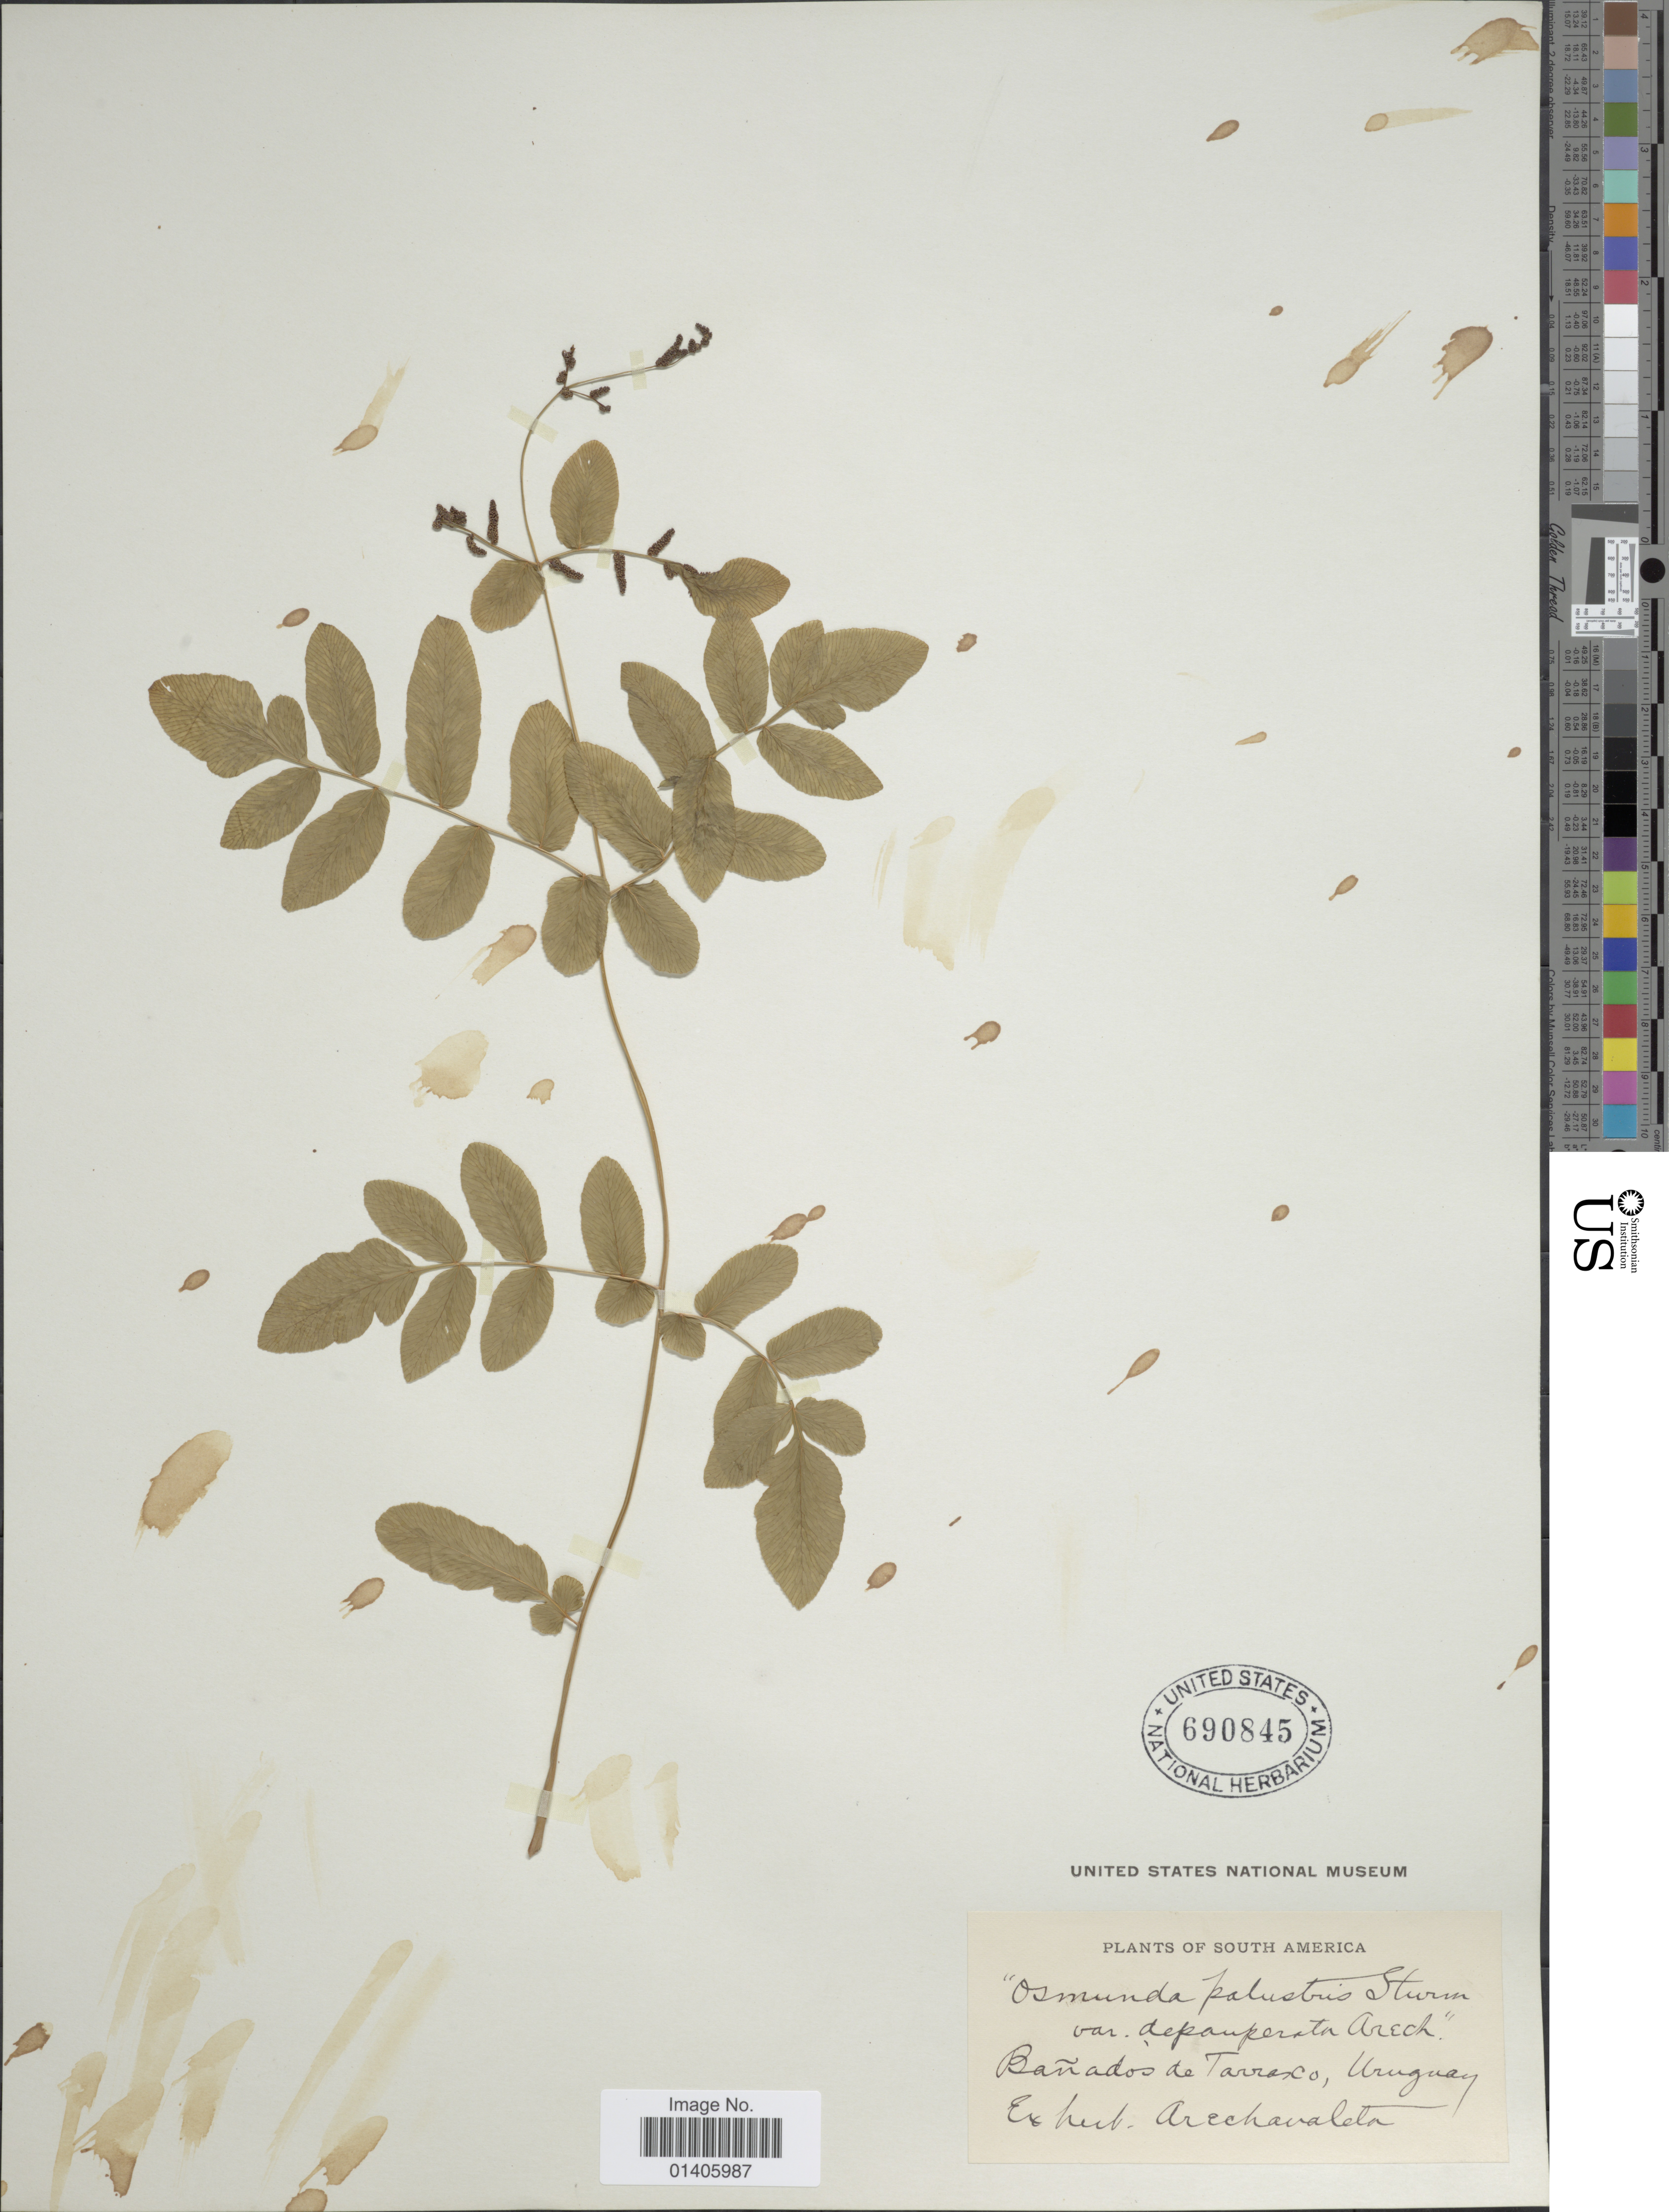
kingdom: Plantae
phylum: Tracheophyta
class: Polypodiopsida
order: Osmundales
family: Osmundaceae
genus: Osmunda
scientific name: Osmunda regalis var. palustris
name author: (Schrad.) C. Chr. ex Angely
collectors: ex herb. Arechavaleta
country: Uruguay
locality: Bañados de Tarraxo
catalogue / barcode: US 690845